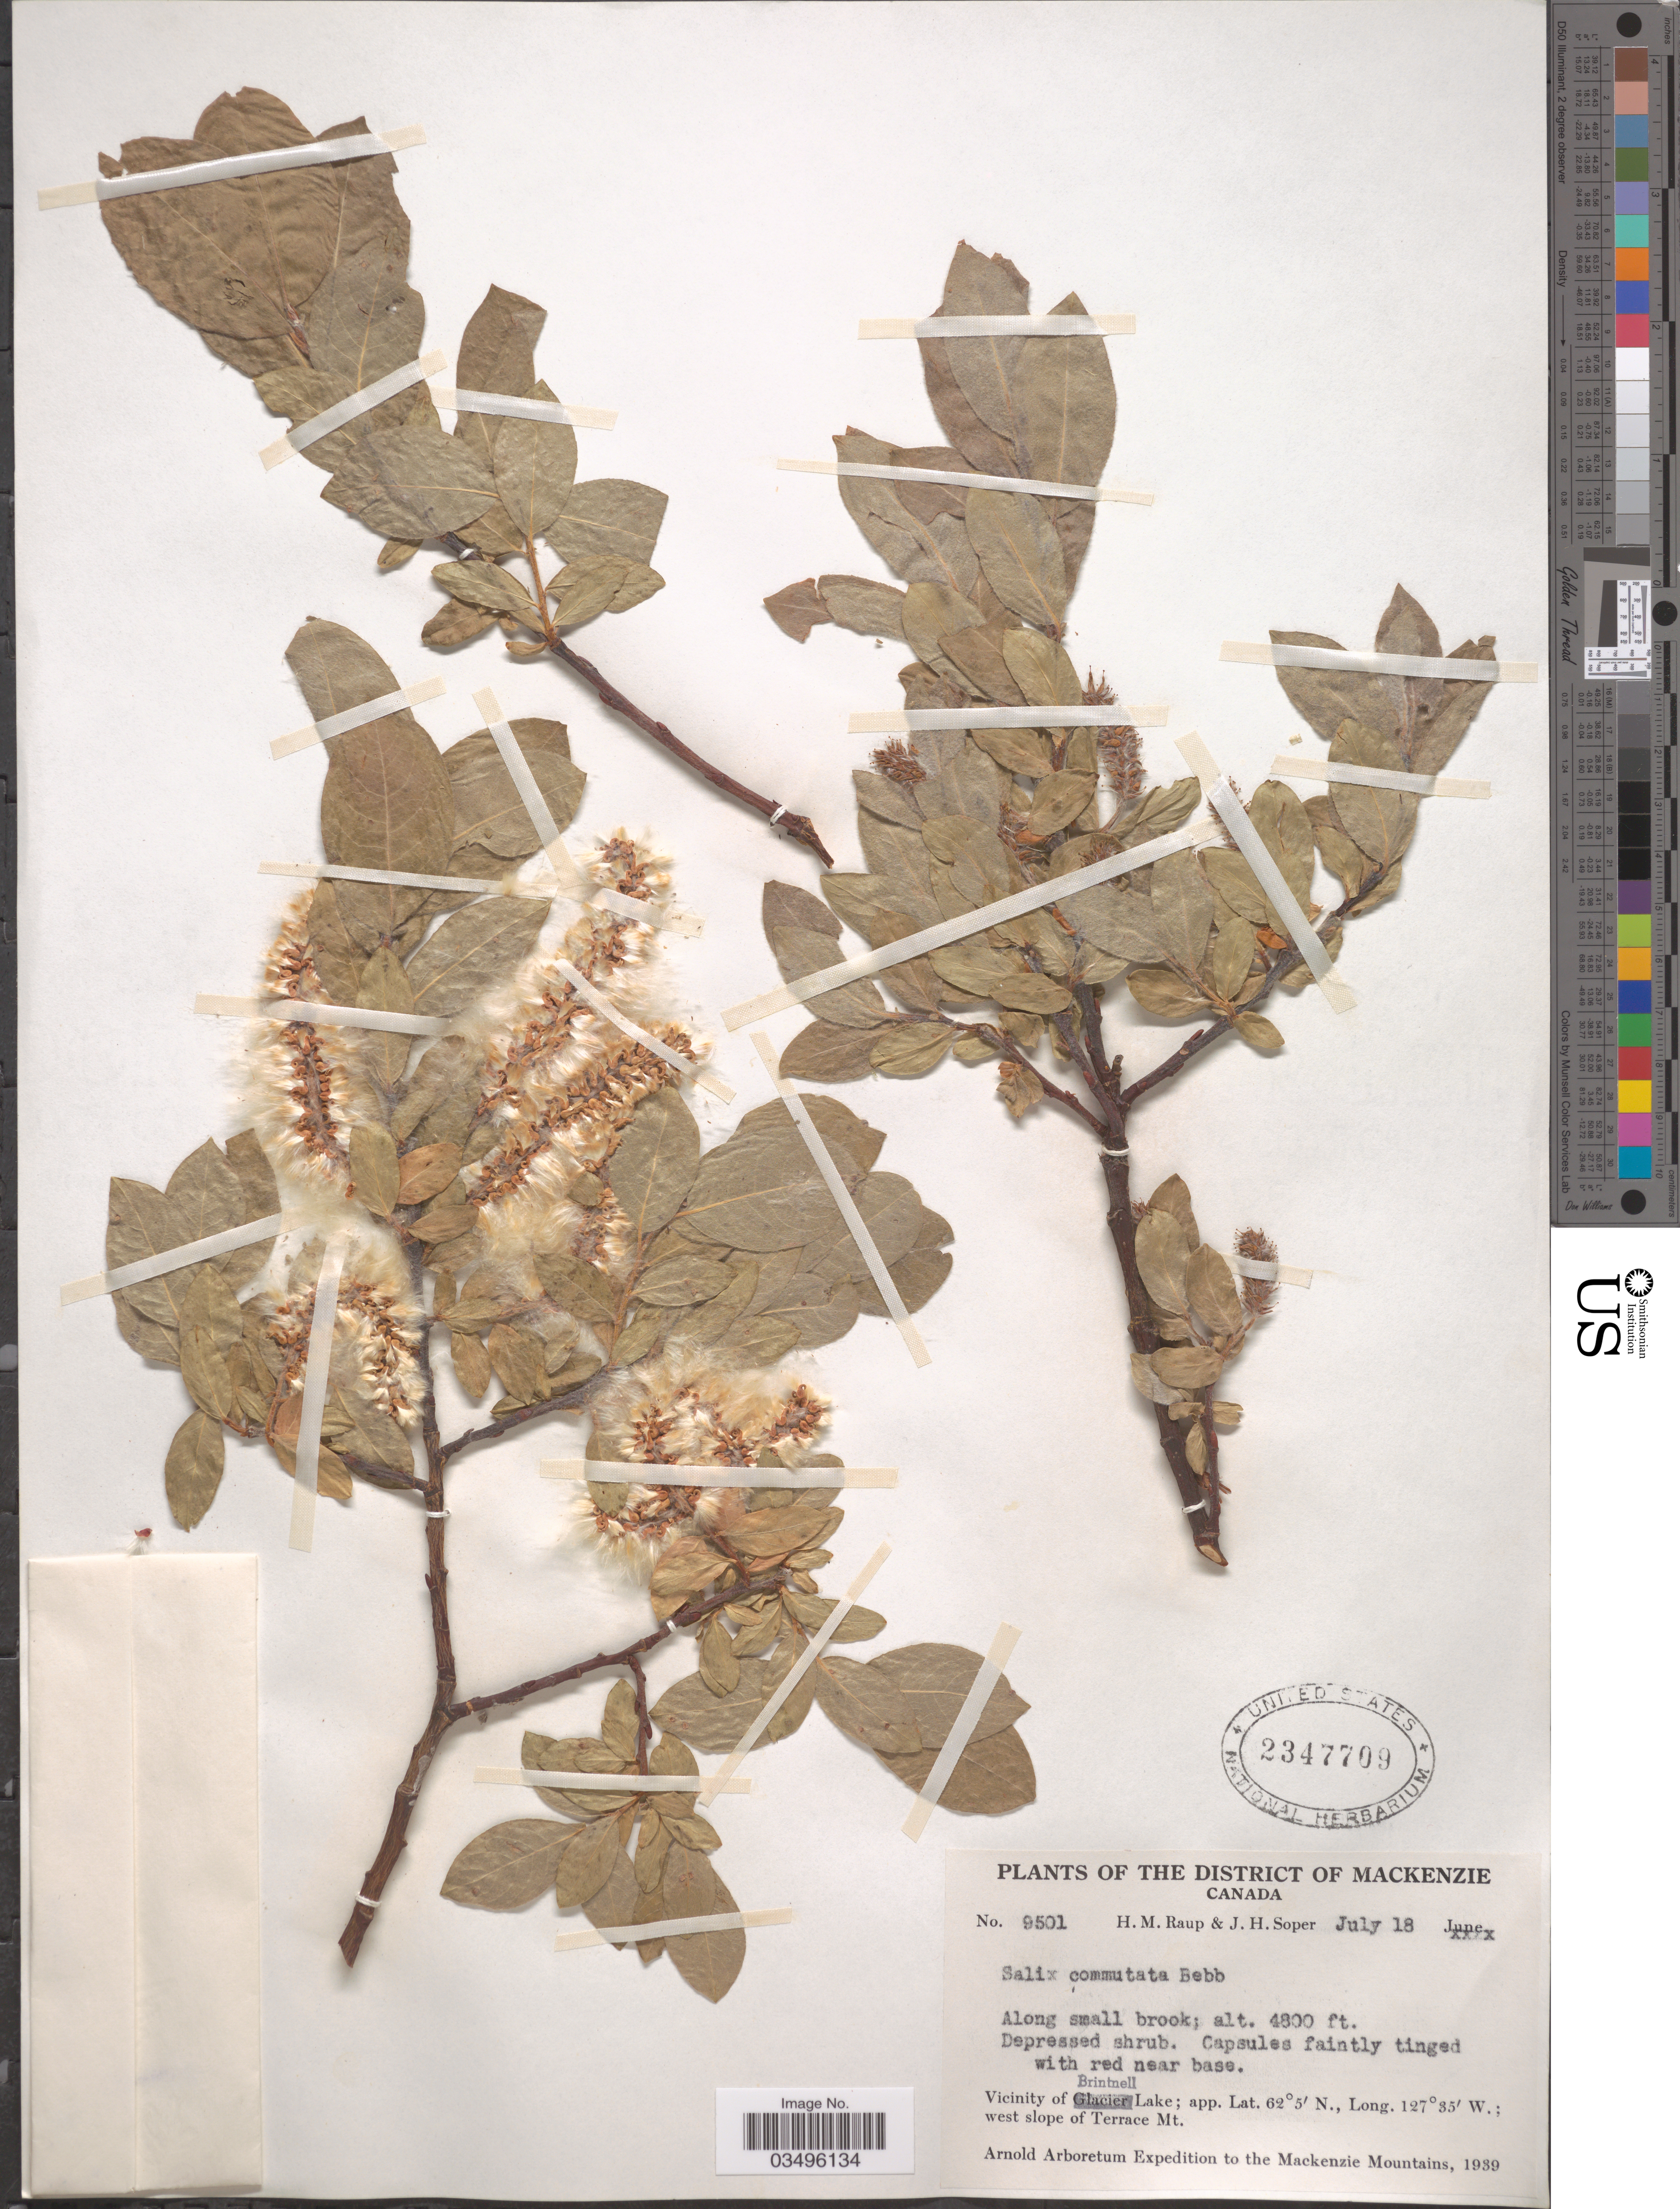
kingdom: Plantae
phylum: Tracheophyta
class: Magnoliopsida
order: Malpighiales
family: Salicaceae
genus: Salix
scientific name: Salix commutata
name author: Bebb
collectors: H. Raup & J. H. Soper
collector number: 9501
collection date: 1939-07-18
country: Canada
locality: The District of Mackenzie. Vicinity of Brintnell Lake; west slope of Terrace Mt. The Mackenzie Mountains.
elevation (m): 1463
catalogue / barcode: US 2347709